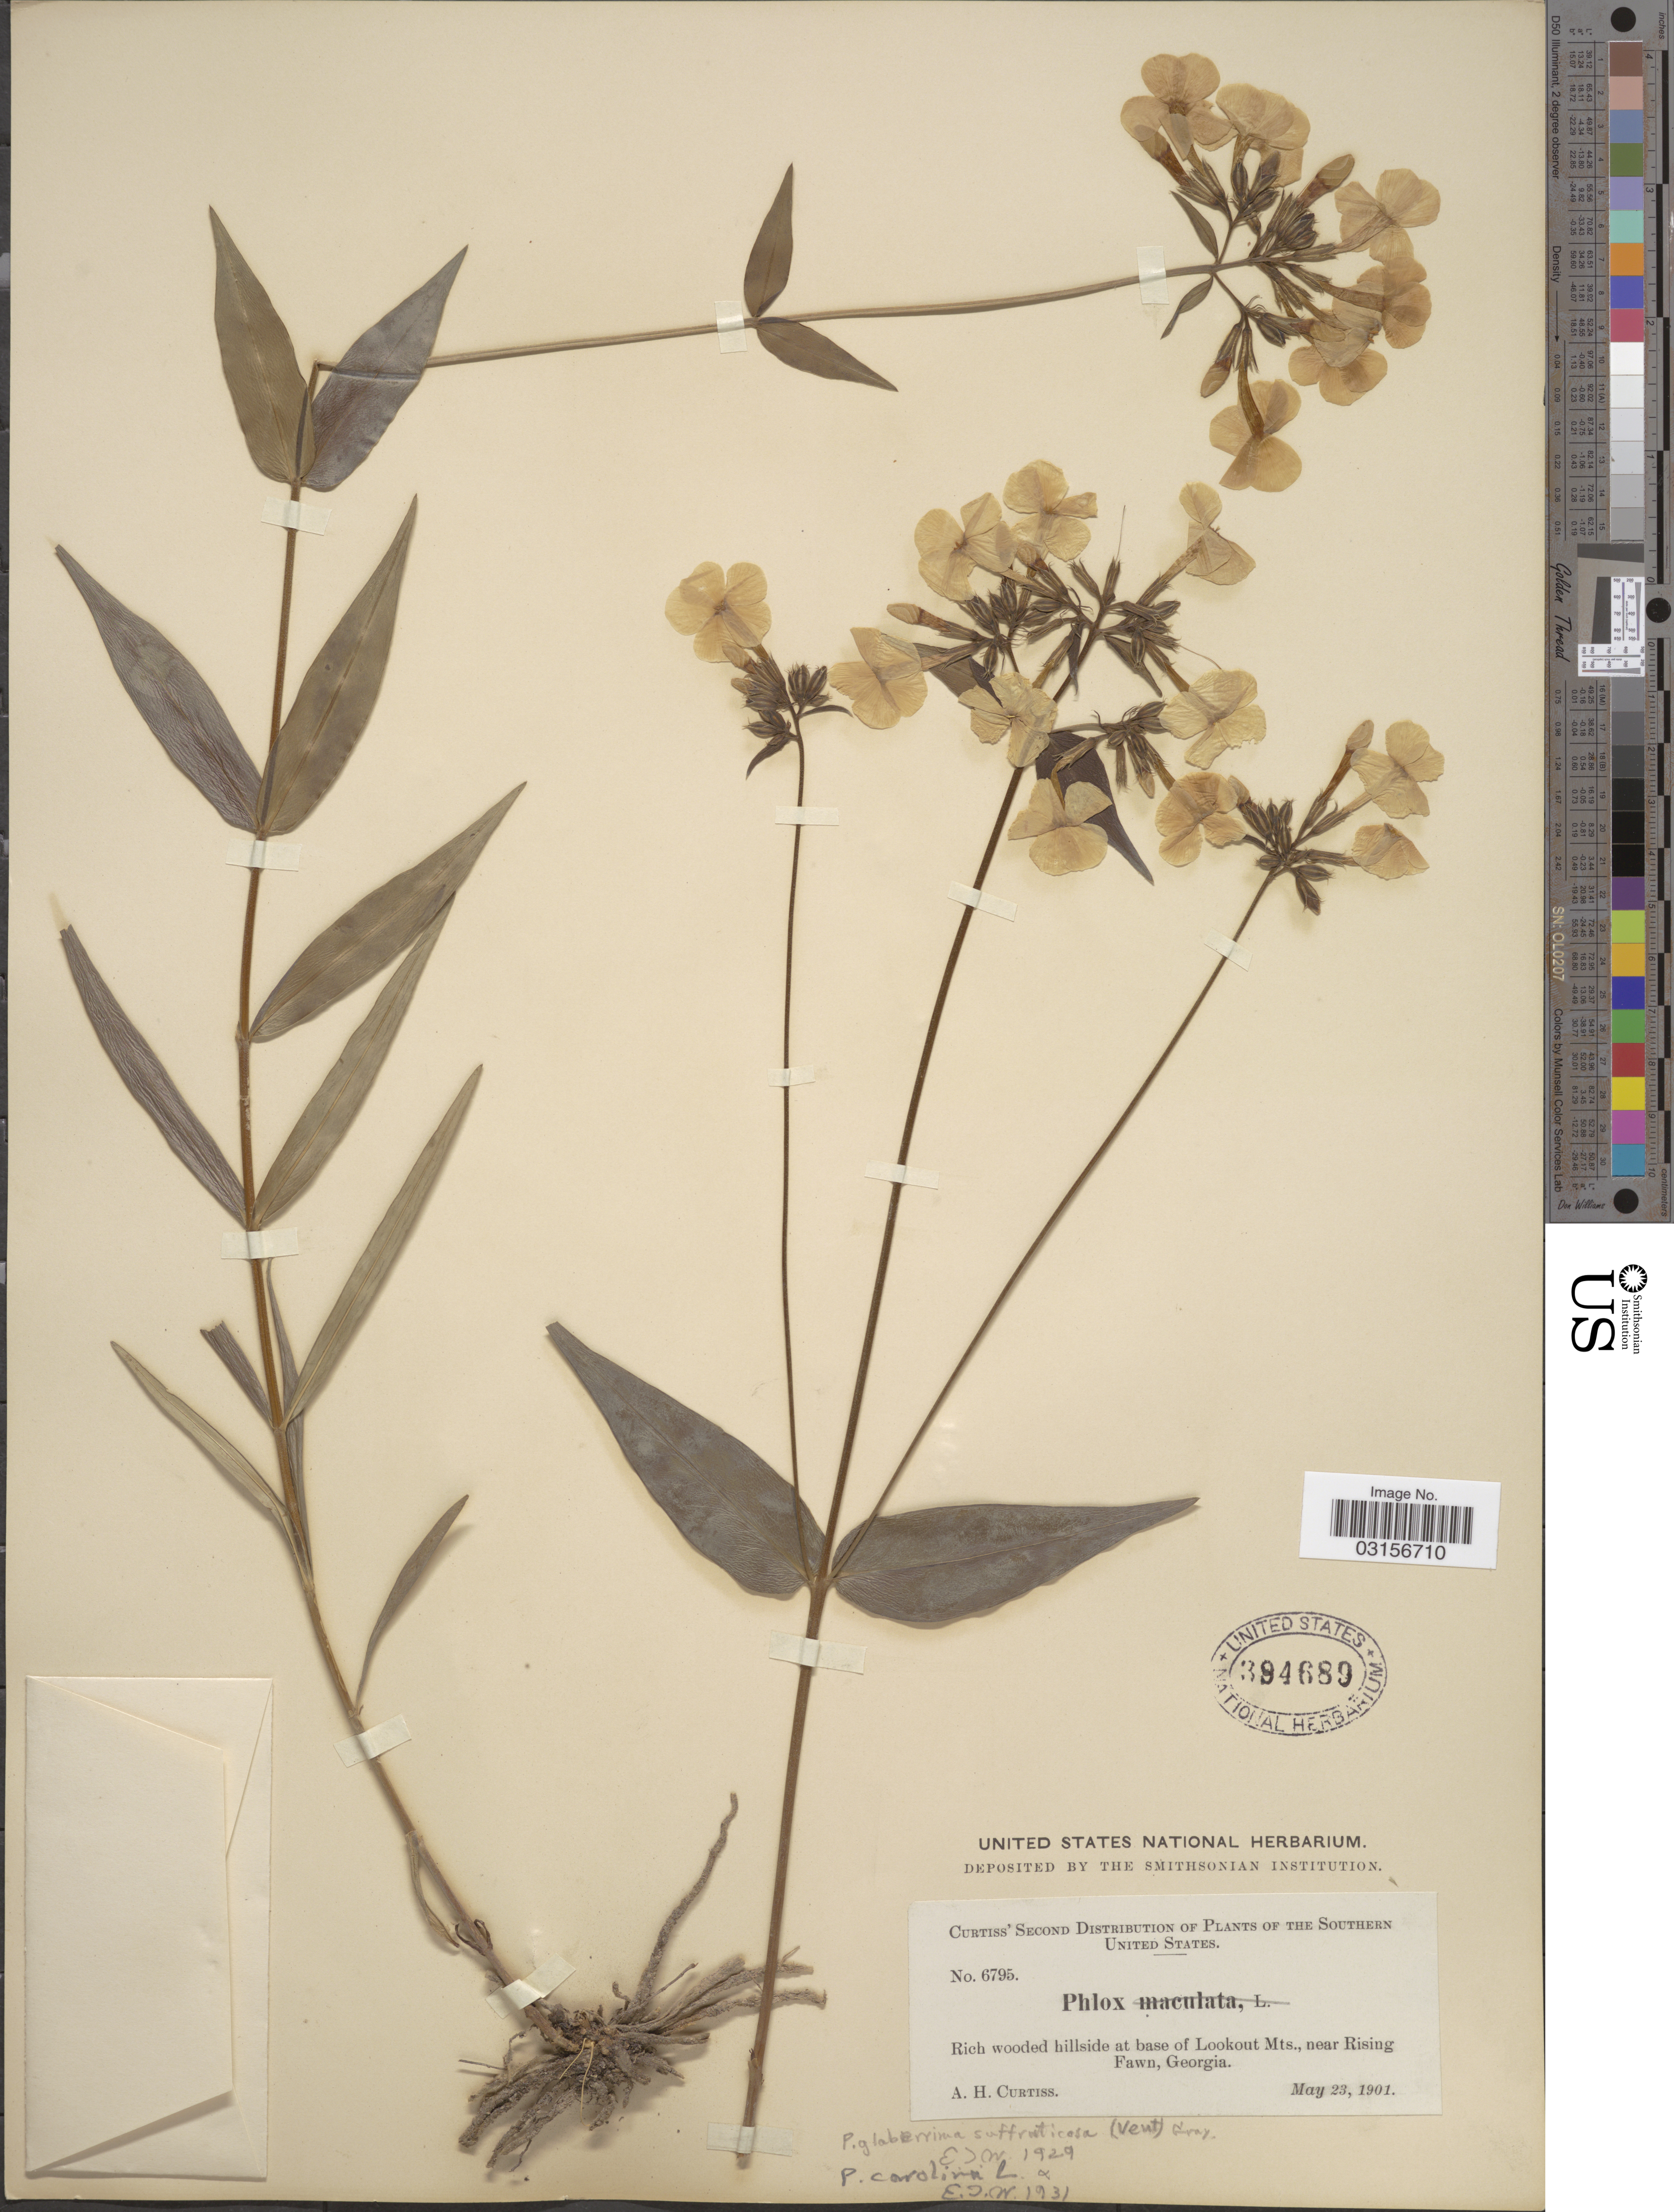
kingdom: Plantae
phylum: Tracheophyta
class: Magnoliopsida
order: Ericales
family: Polemoniaceae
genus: Phlox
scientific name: Phlox carolina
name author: L.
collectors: A. H. Curtiss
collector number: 6795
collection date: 1901-05-23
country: United States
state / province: Georgia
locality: The Southern United States, Rich wooded hillside at base of Lookout Mts., near Rising Fawn, Georgia.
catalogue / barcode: US 394689